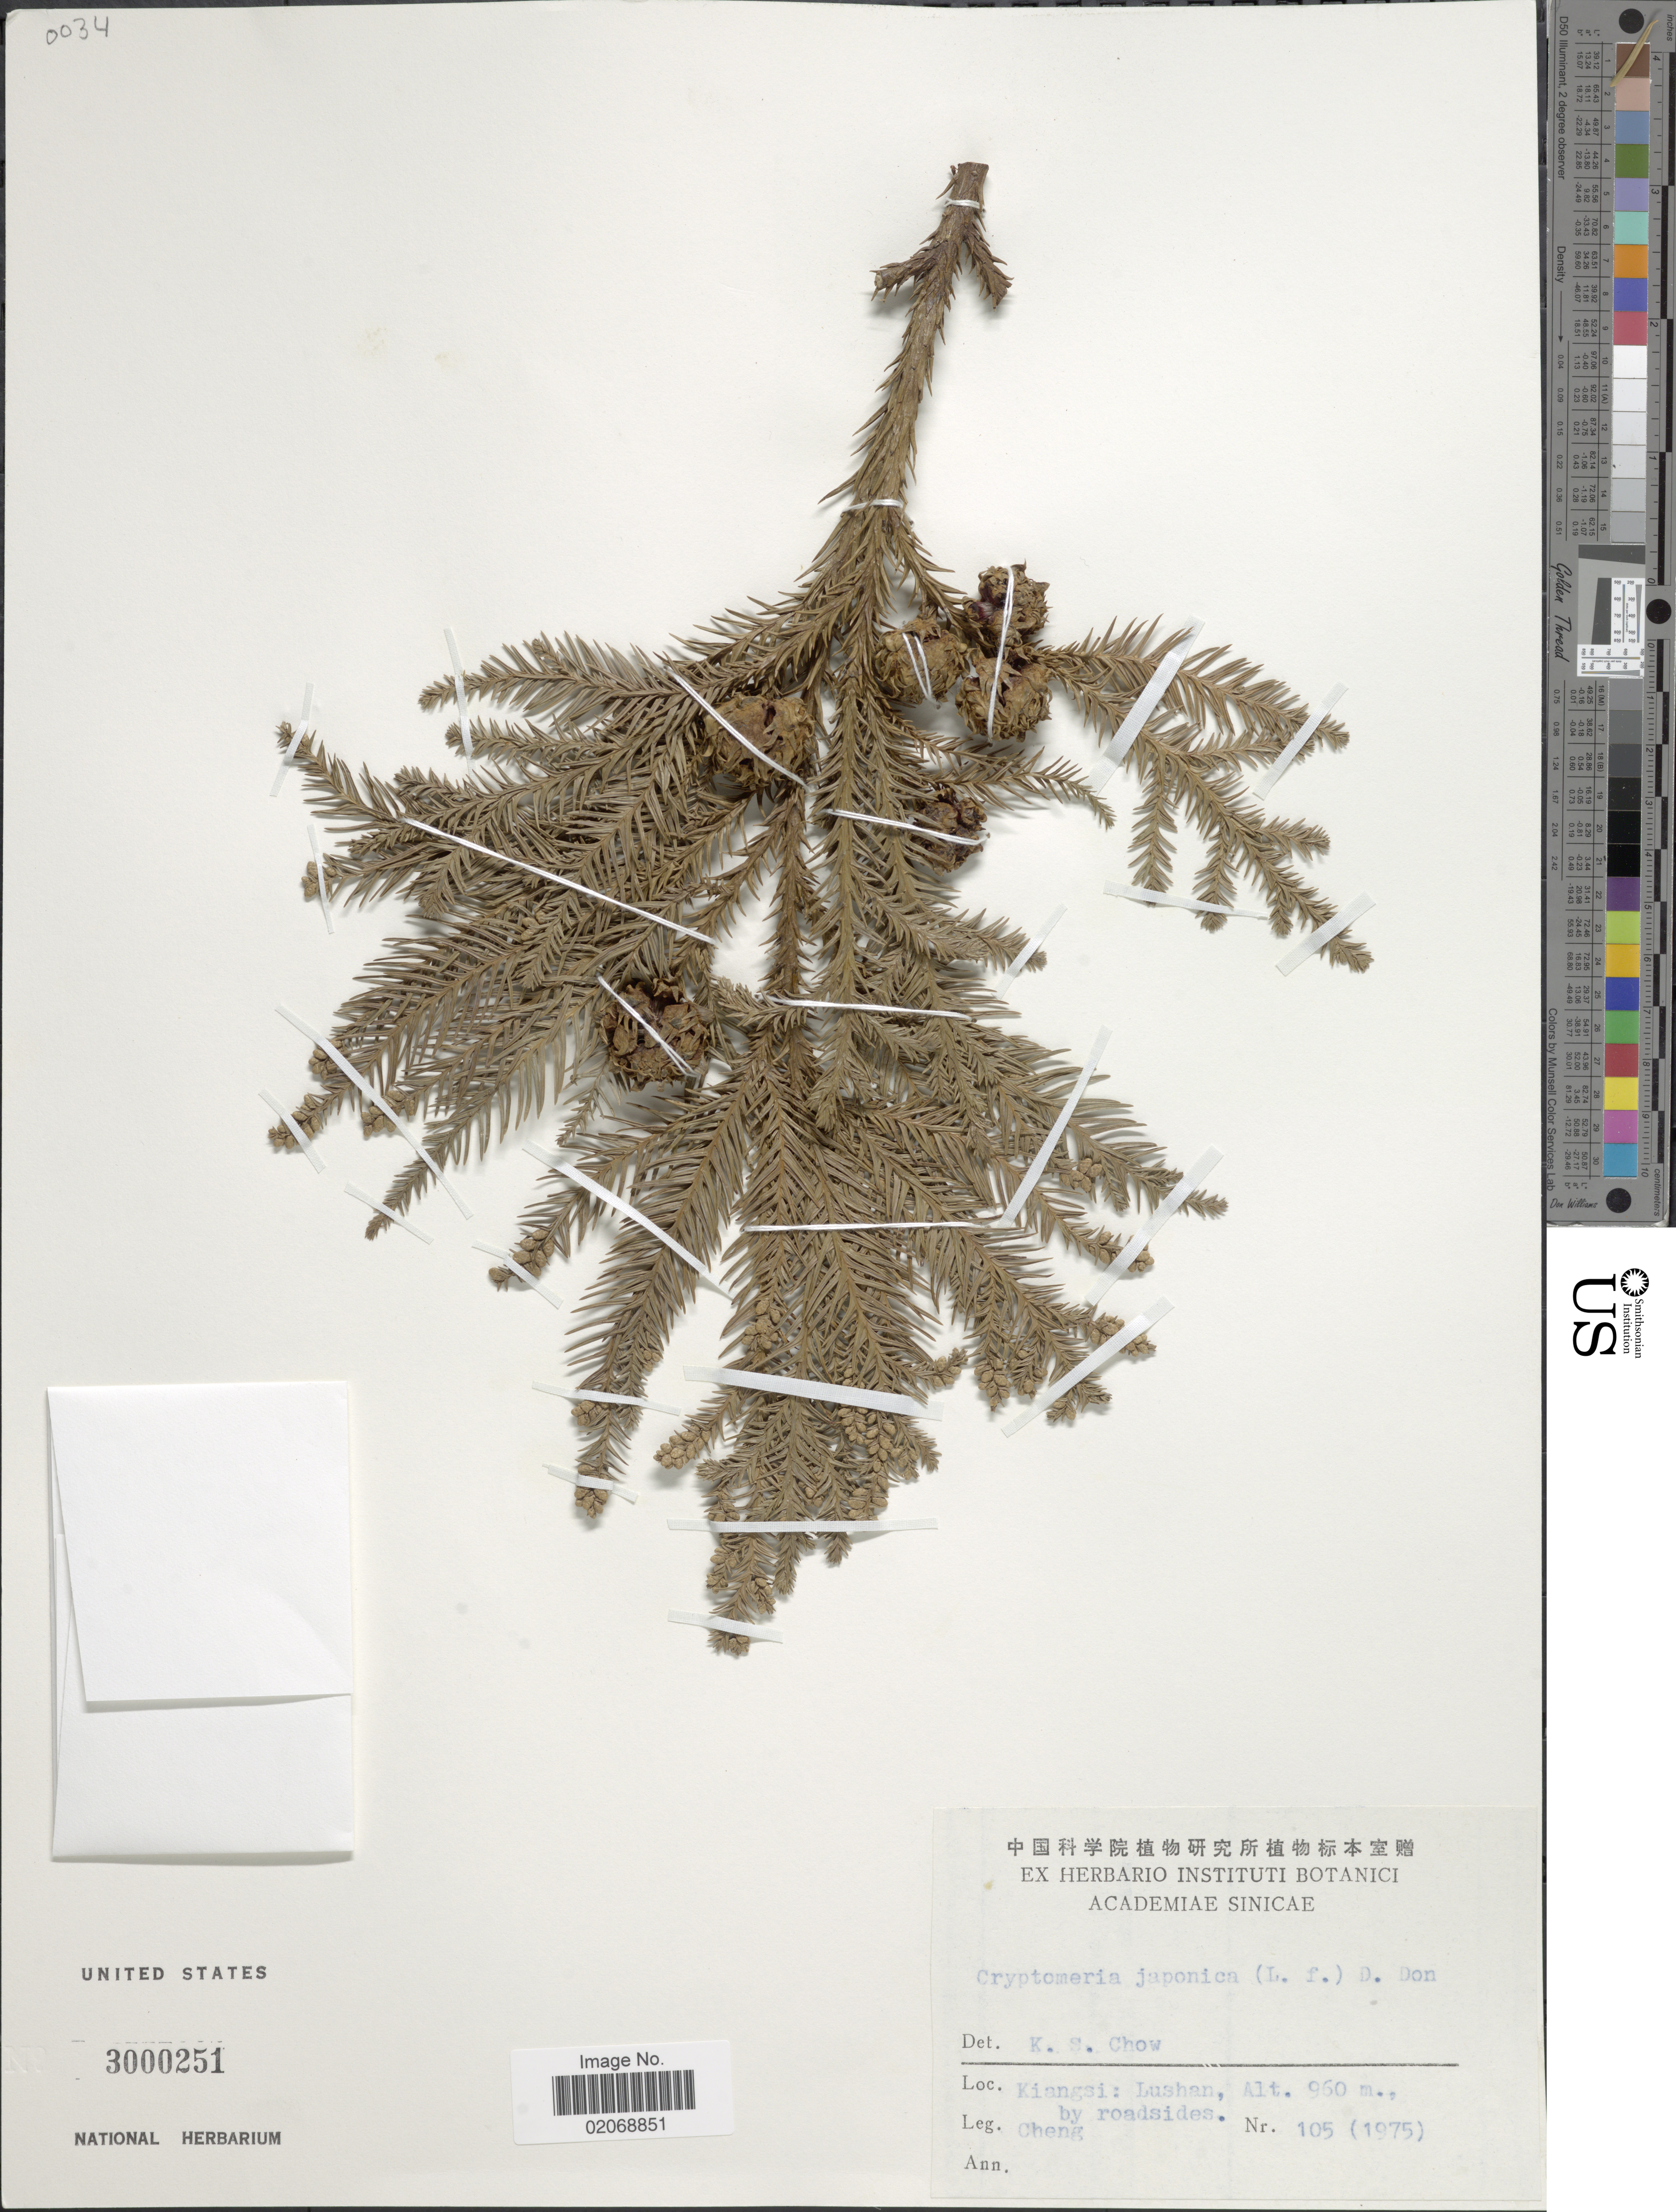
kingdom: Plantae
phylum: Tracheophyta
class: Pinopsida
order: Pinales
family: Cupressaceae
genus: Cryptomeria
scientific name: Cryptomeria japonica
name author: (Thunb. ex L. f.) D. Don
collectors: -. Cheng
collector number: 105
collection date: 1975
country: China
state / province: Jiangxi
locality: Kiangsi: Lushan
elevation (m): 960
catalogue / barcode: US 3000251